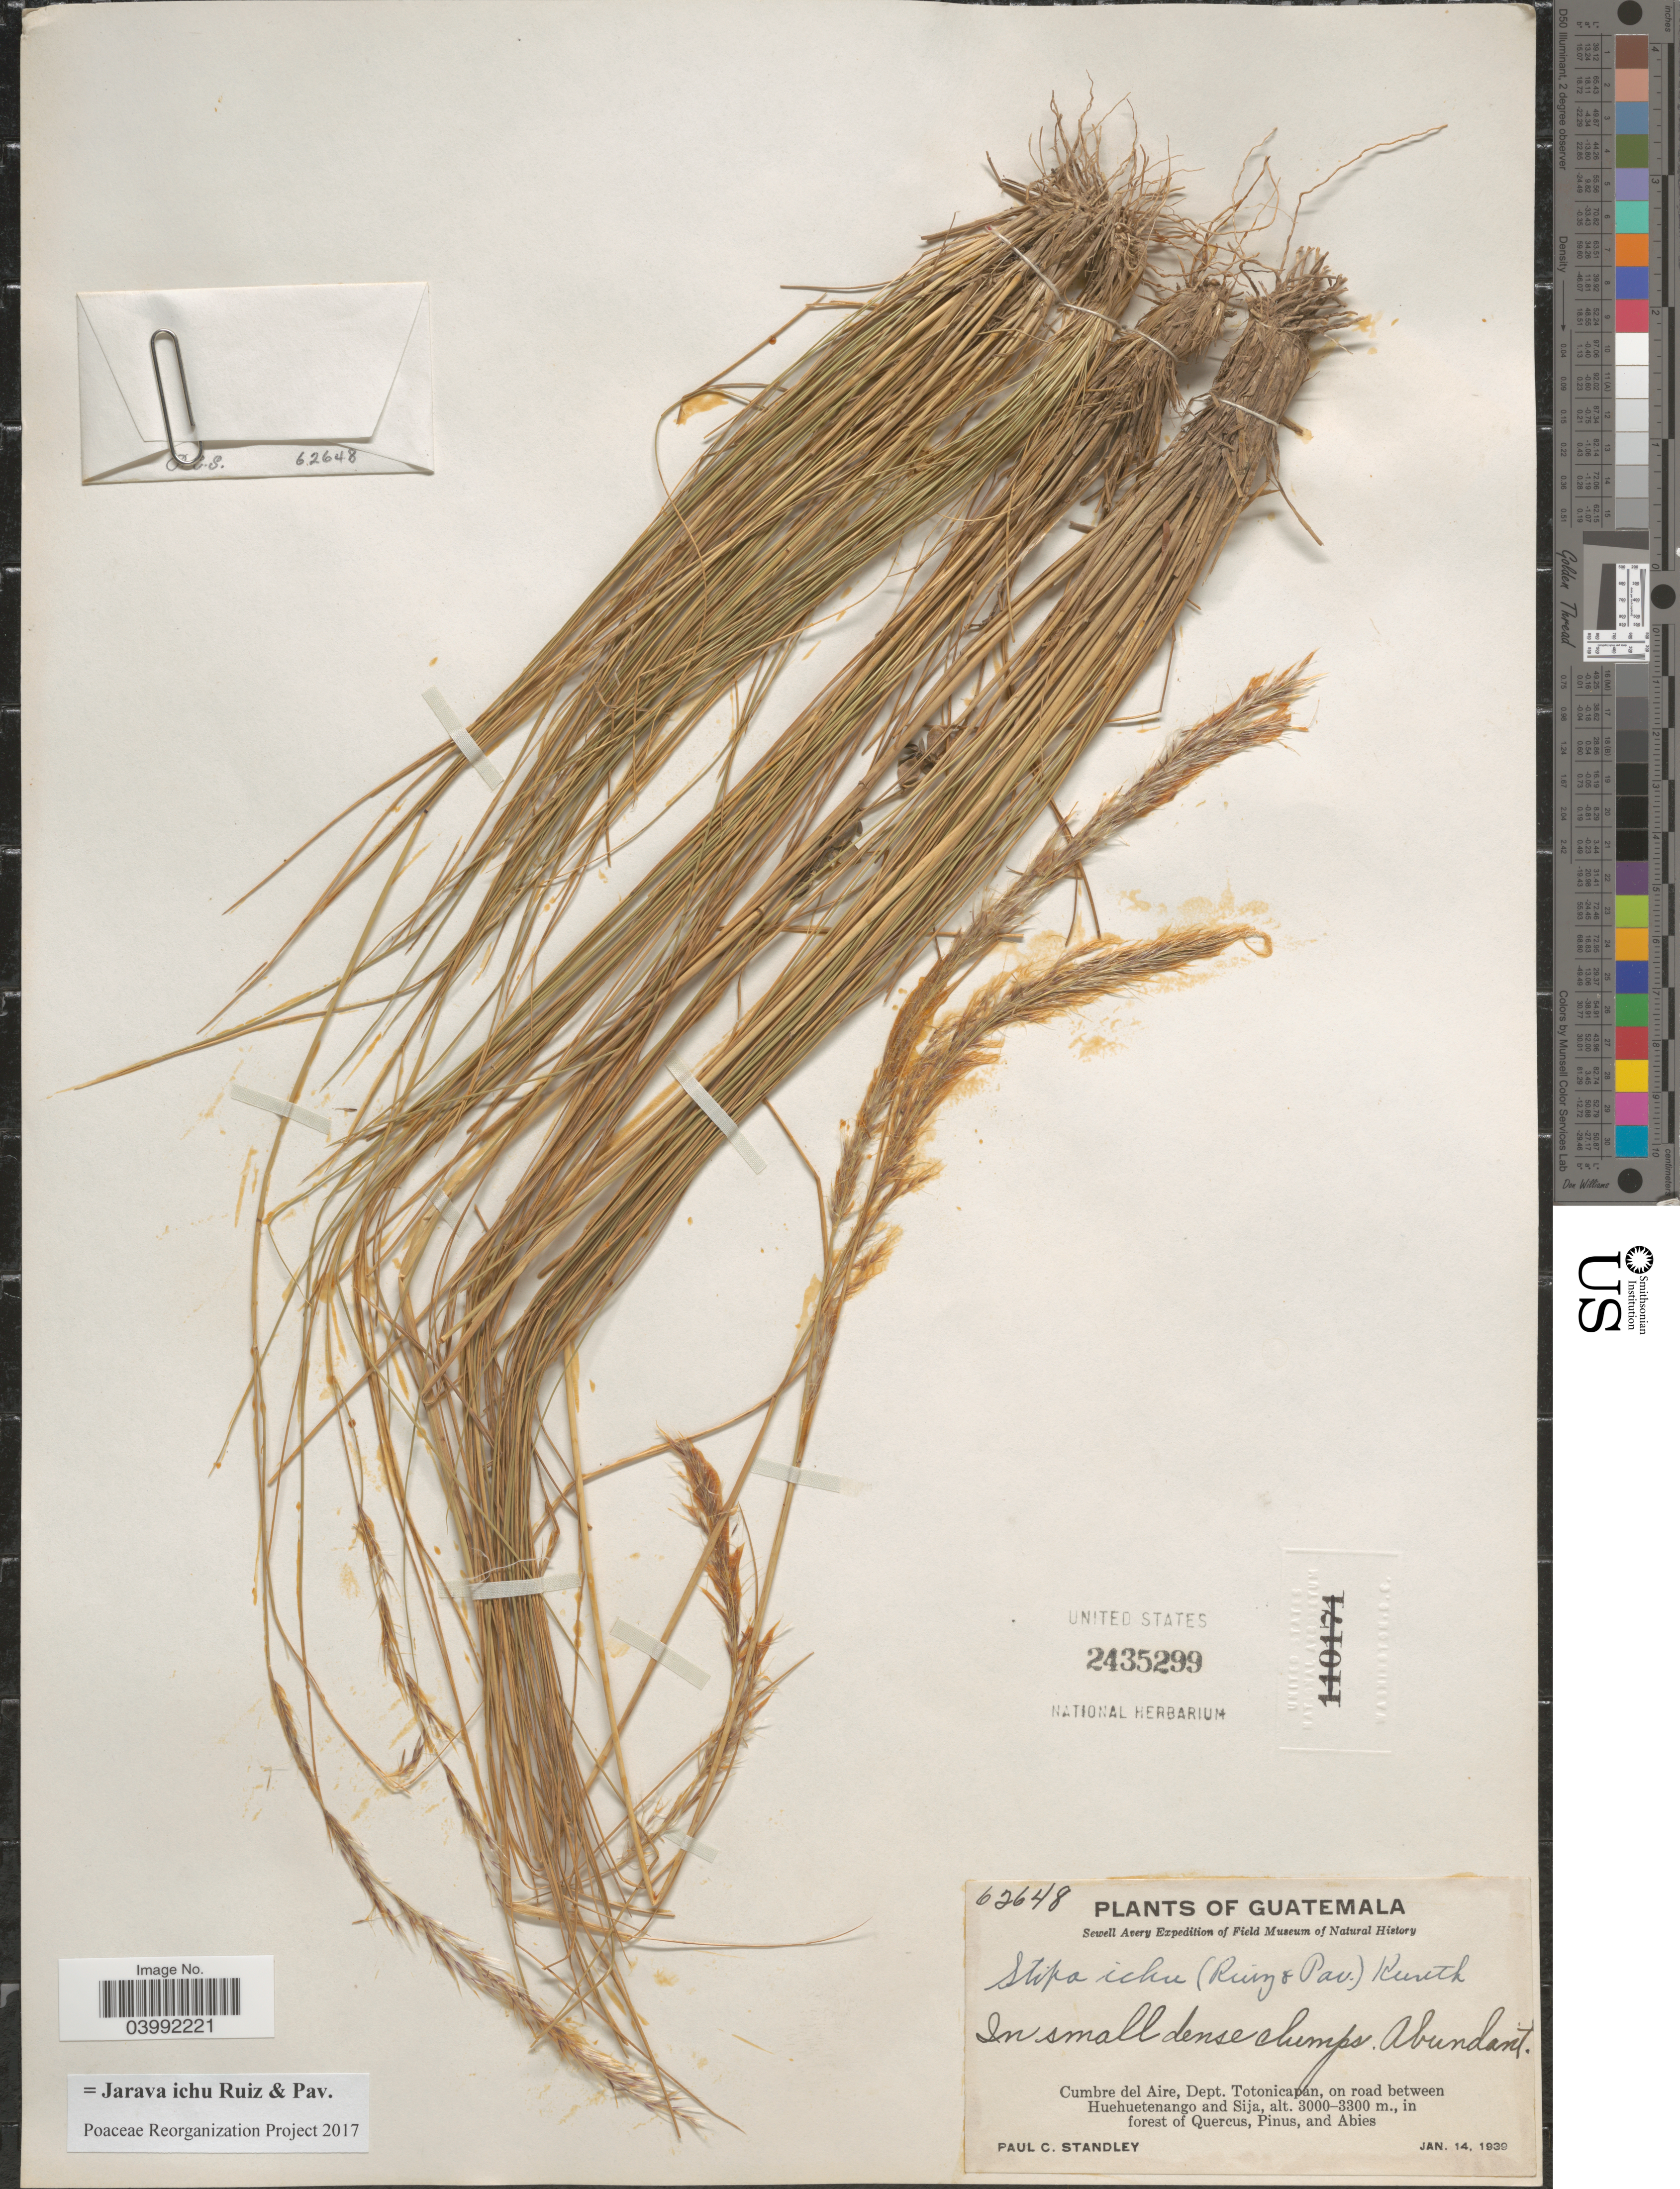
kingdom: Plantae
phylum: Tracheophyta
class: Liliopsida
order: Poales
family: Poaceae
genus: Jarava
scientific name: Jarava ichu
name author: Ruiz & Pav.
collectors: P. C. Standley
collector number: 62648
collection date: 1939-01-14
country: Guatemala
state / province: Totonicapan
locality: Cumbre del Aire, Dept. Totonicapan, on road between Huehuetenango and Sija.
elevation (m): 3000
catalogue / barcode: US 2435299